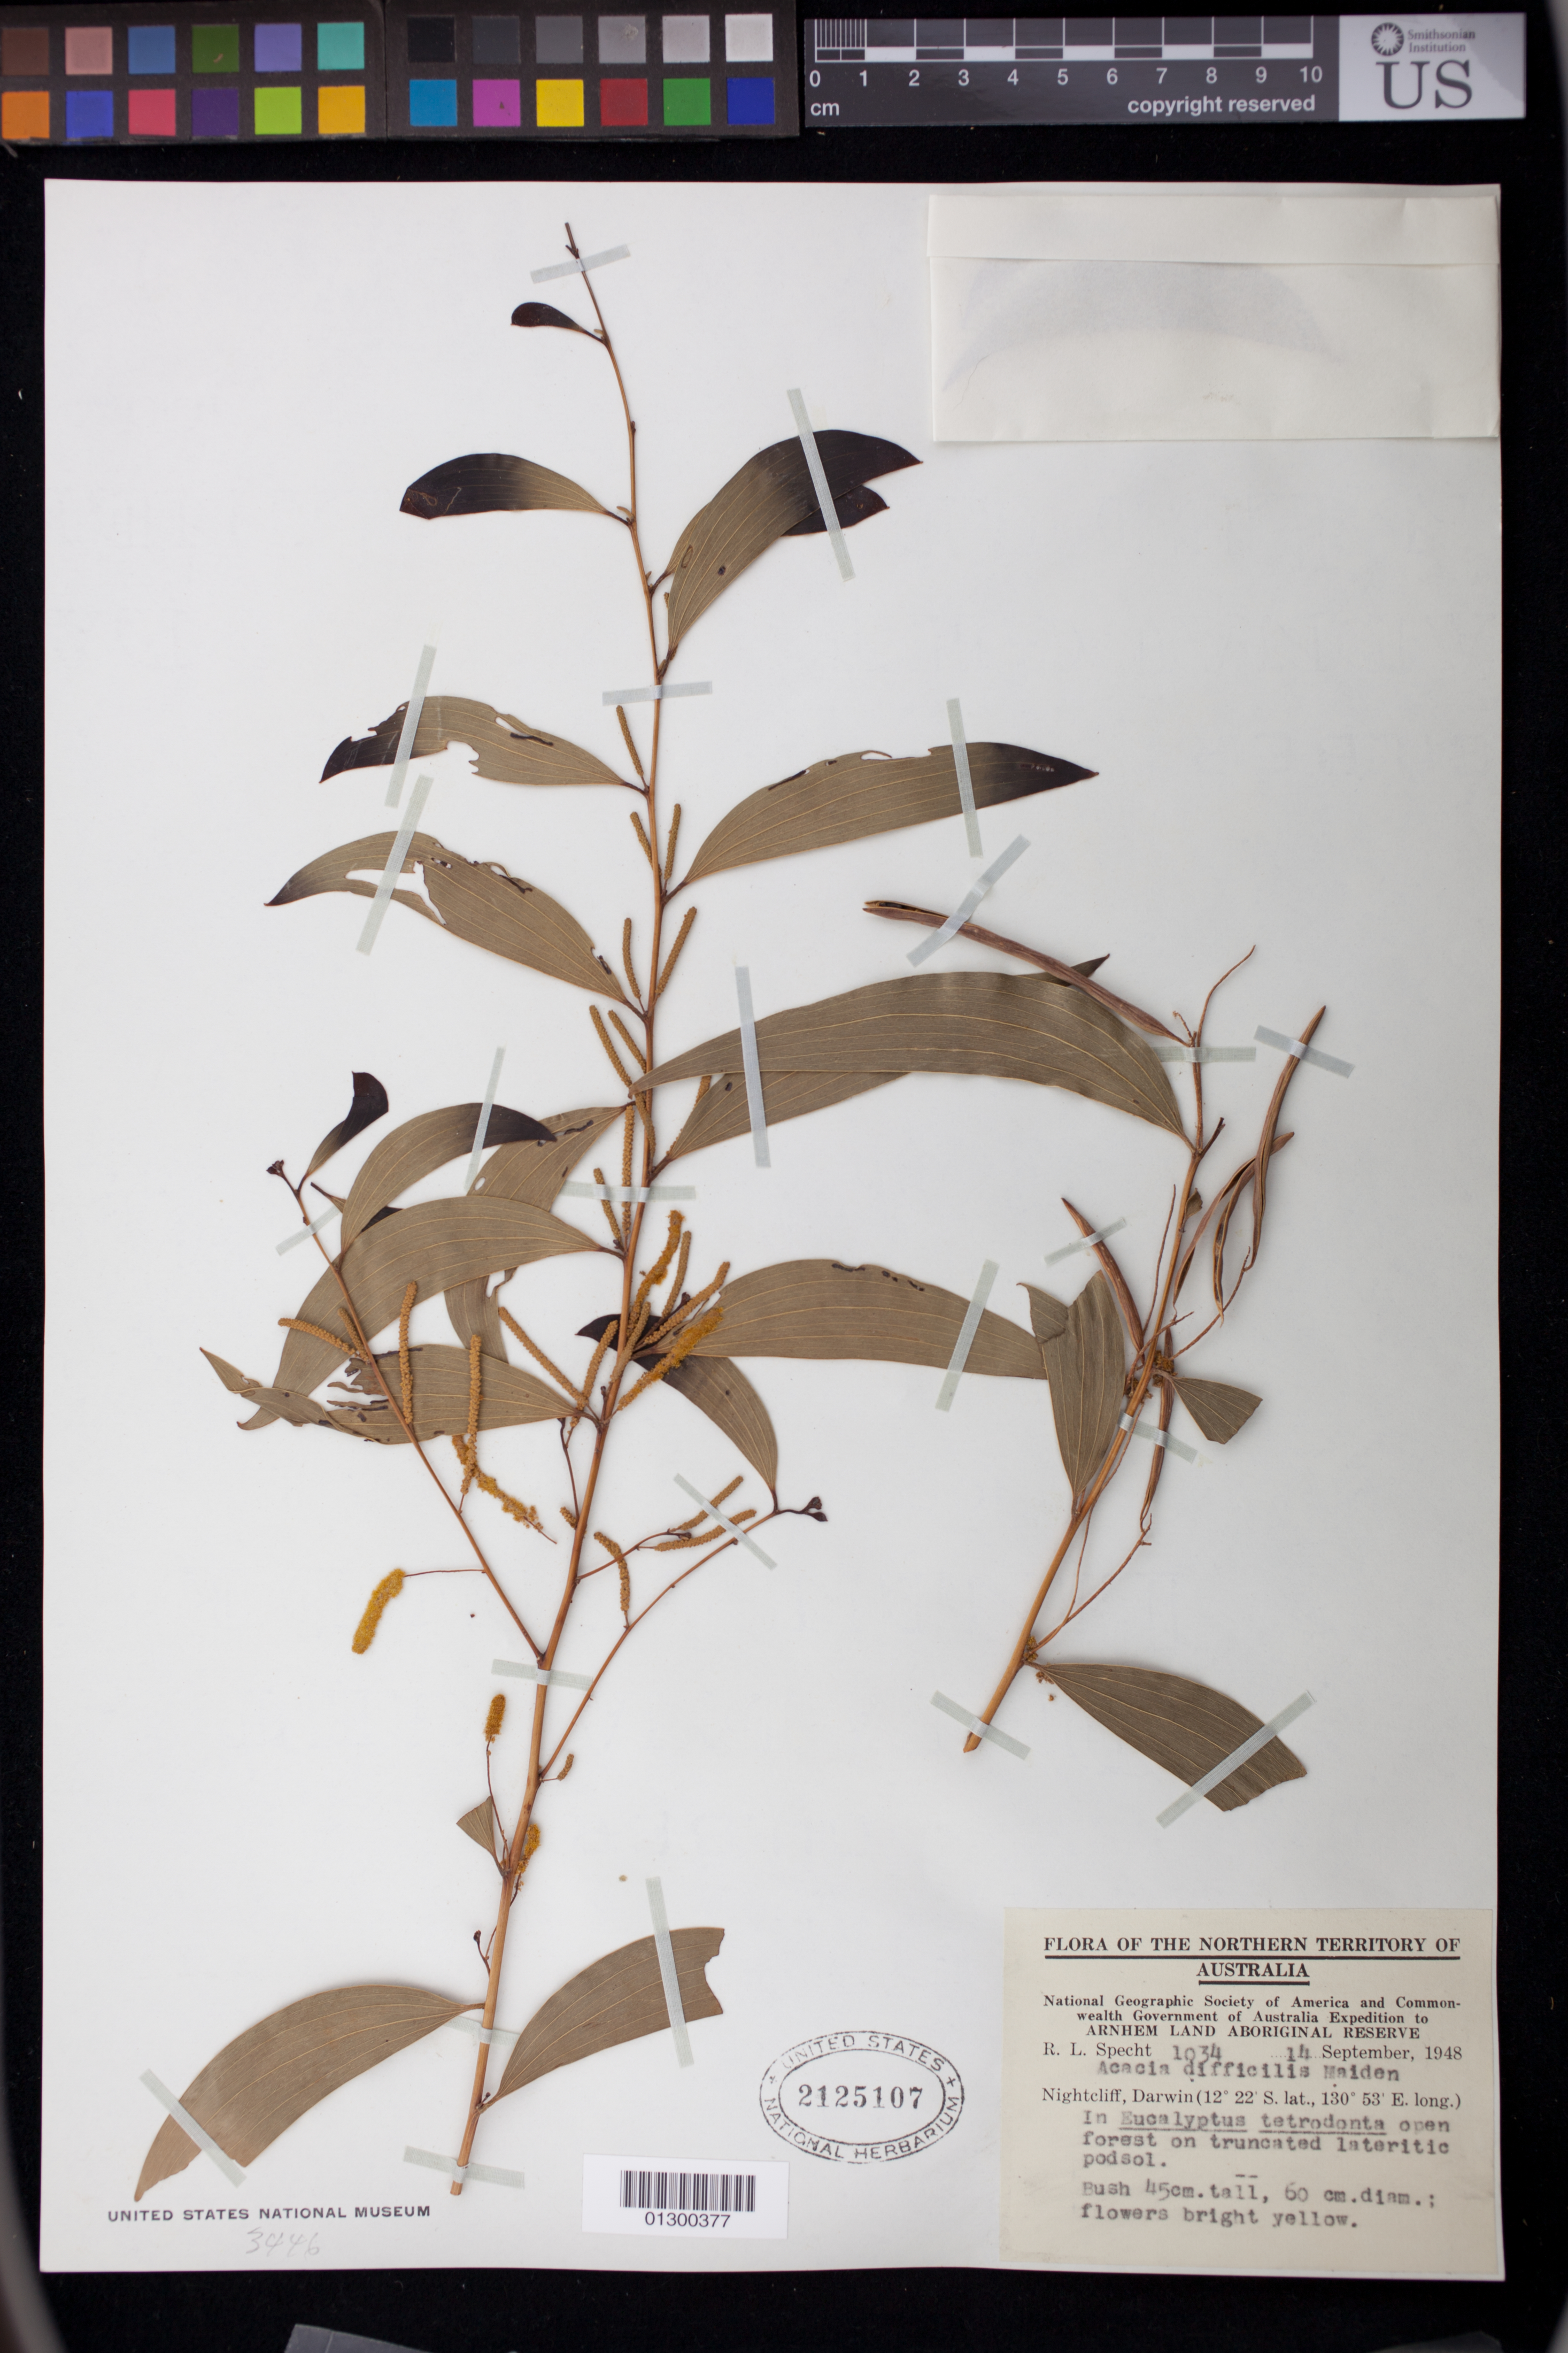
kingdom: Plantae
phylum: Tracheophyta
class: Magnoliopsida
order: Fabales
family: Fabaceae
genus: Acacia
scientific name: Acacia difficilis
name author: Maiden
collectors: R. L. Specht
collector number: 1034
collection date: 1948-09-14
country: Australia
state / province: Northern Territory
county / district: Darwin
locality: Nightcliff.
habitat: In Eucalyptus tetrodonta open forest on truncaed lateritic podsol.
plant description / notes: Bush 45 cm. tall, 60 cm. diam.; flowers bright yellow.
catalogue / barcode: US 2125107